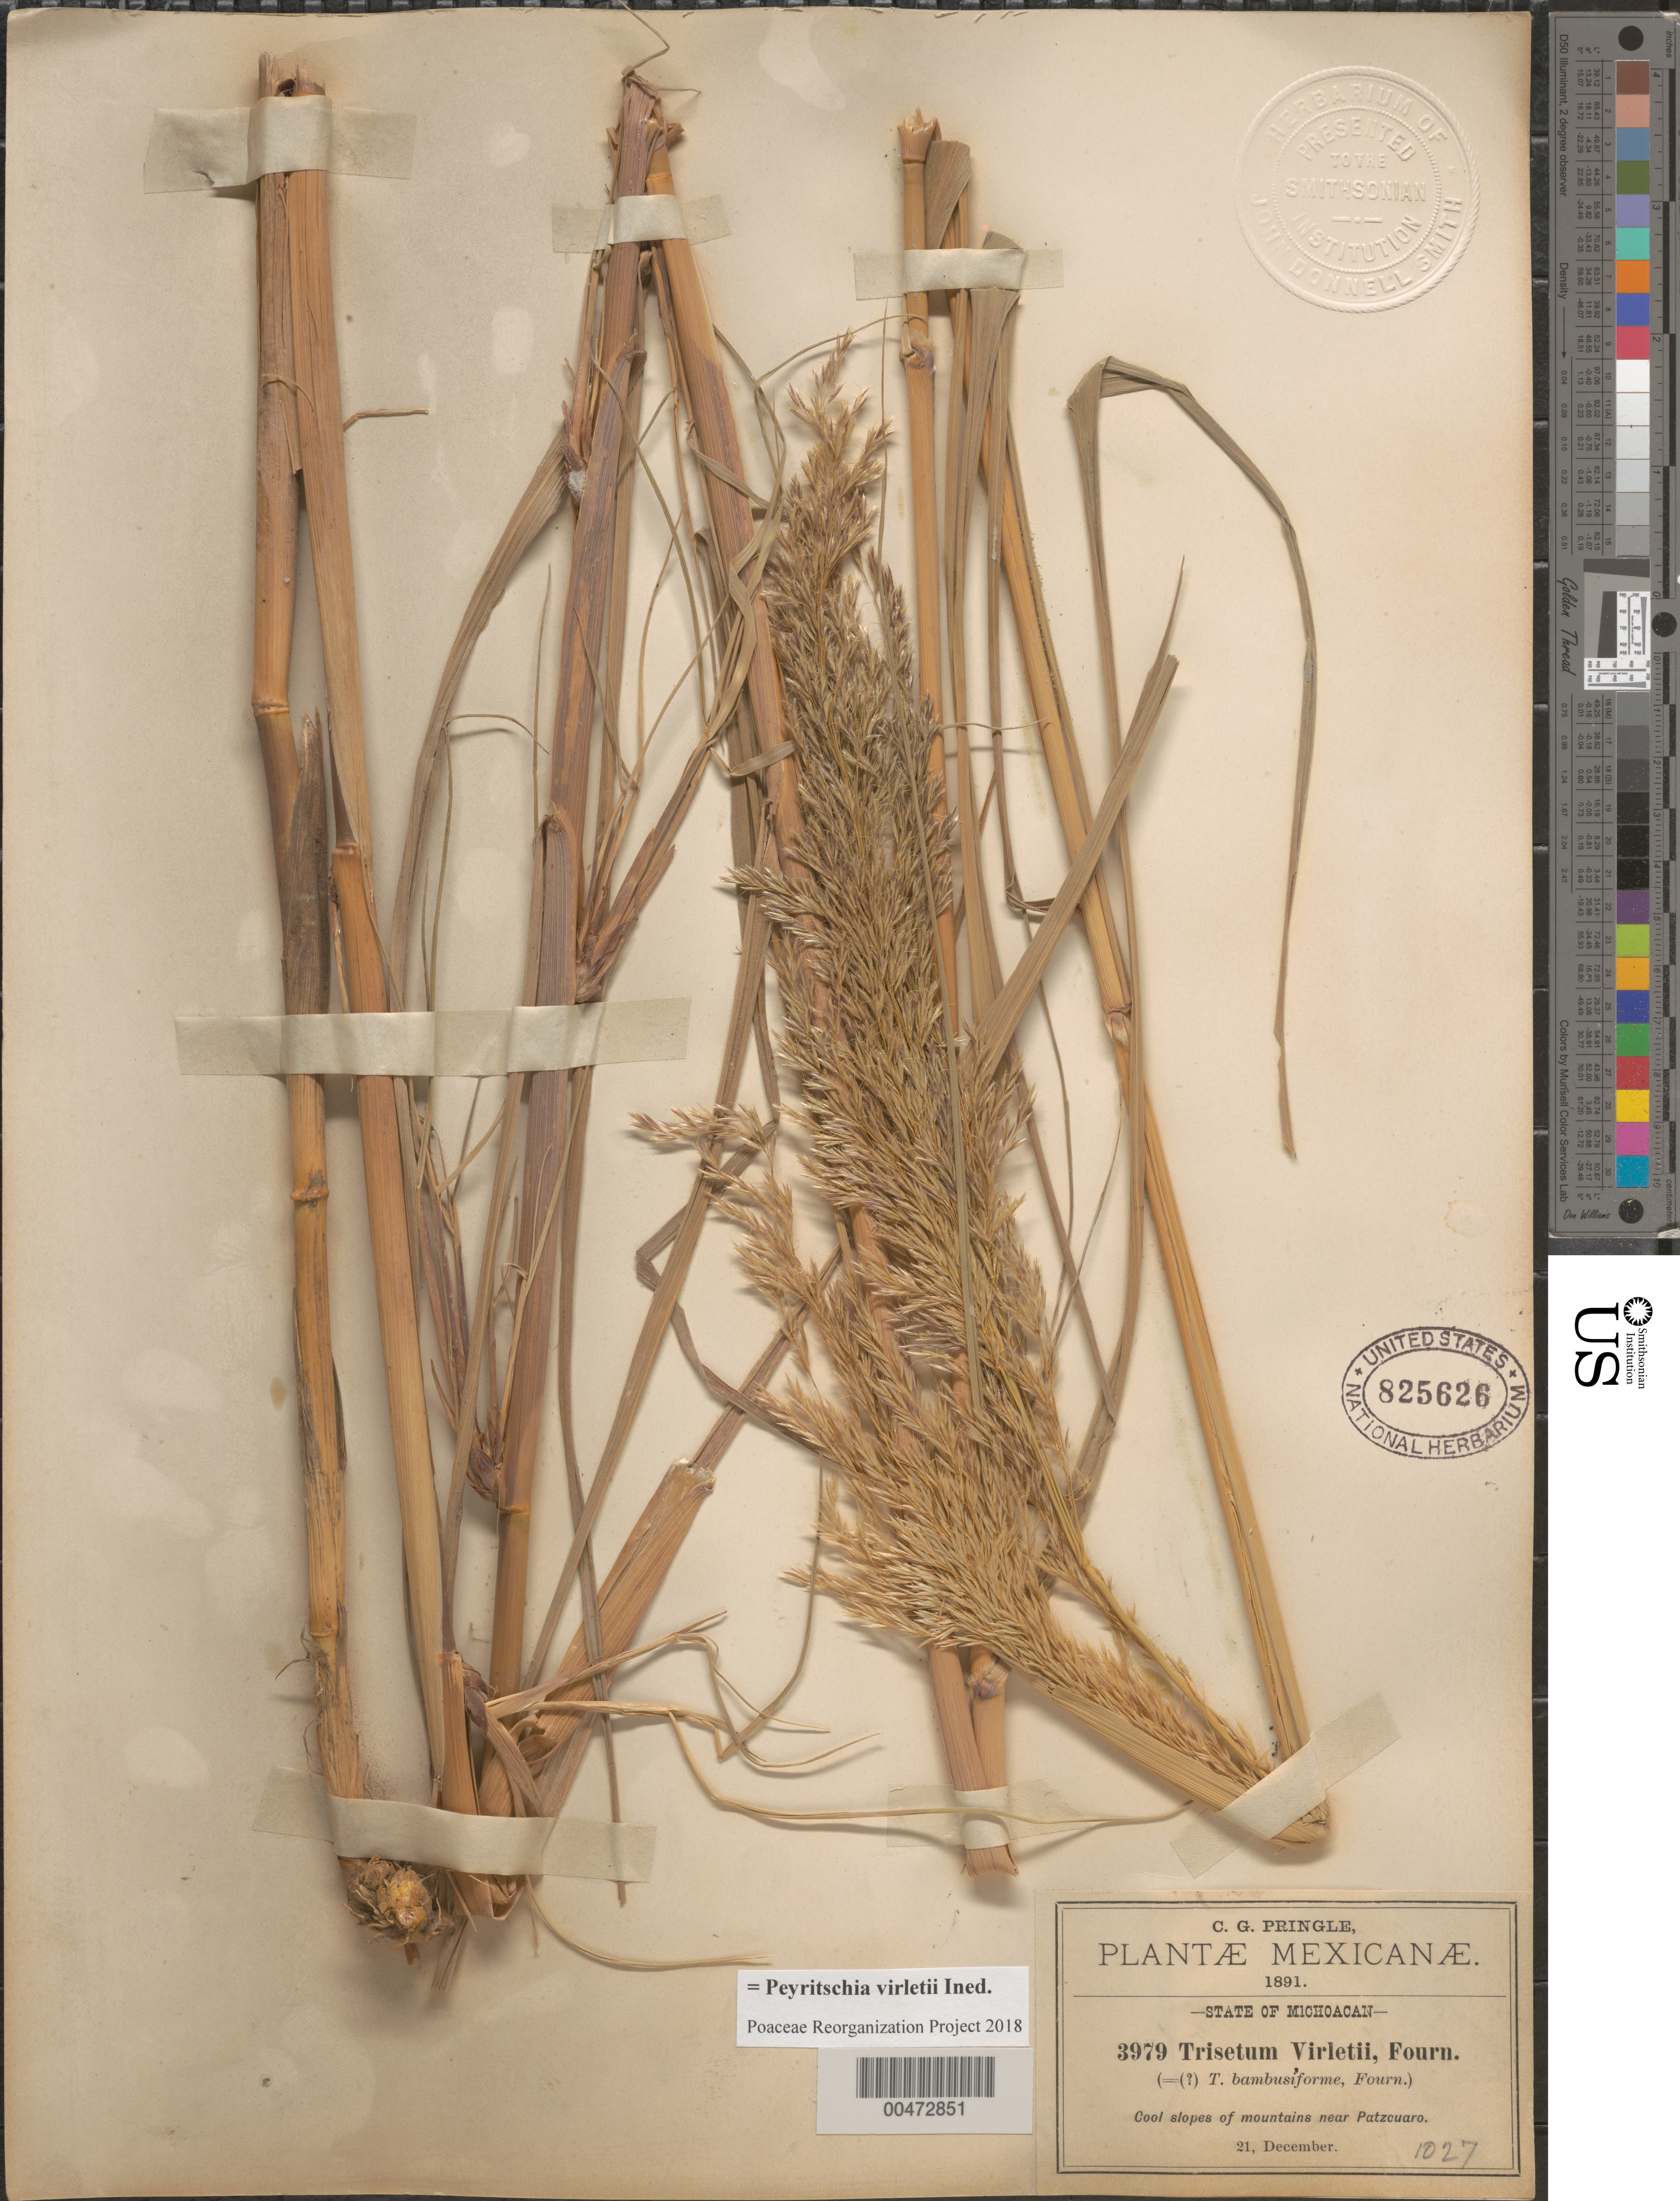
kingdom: Plantae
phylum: Tracheophyta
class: Liliopsida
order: Poales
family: Poaceae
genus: Peyritschia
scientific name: Peyritschia virletii ined.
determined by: Poaceae Reorganization Project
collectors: C. G. Pringle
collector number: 3979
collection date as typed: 21 Dec 1891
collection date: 1891-12-21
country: Mexico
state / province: Michoacán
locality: Near Patzcuaro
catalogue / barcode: US 825626